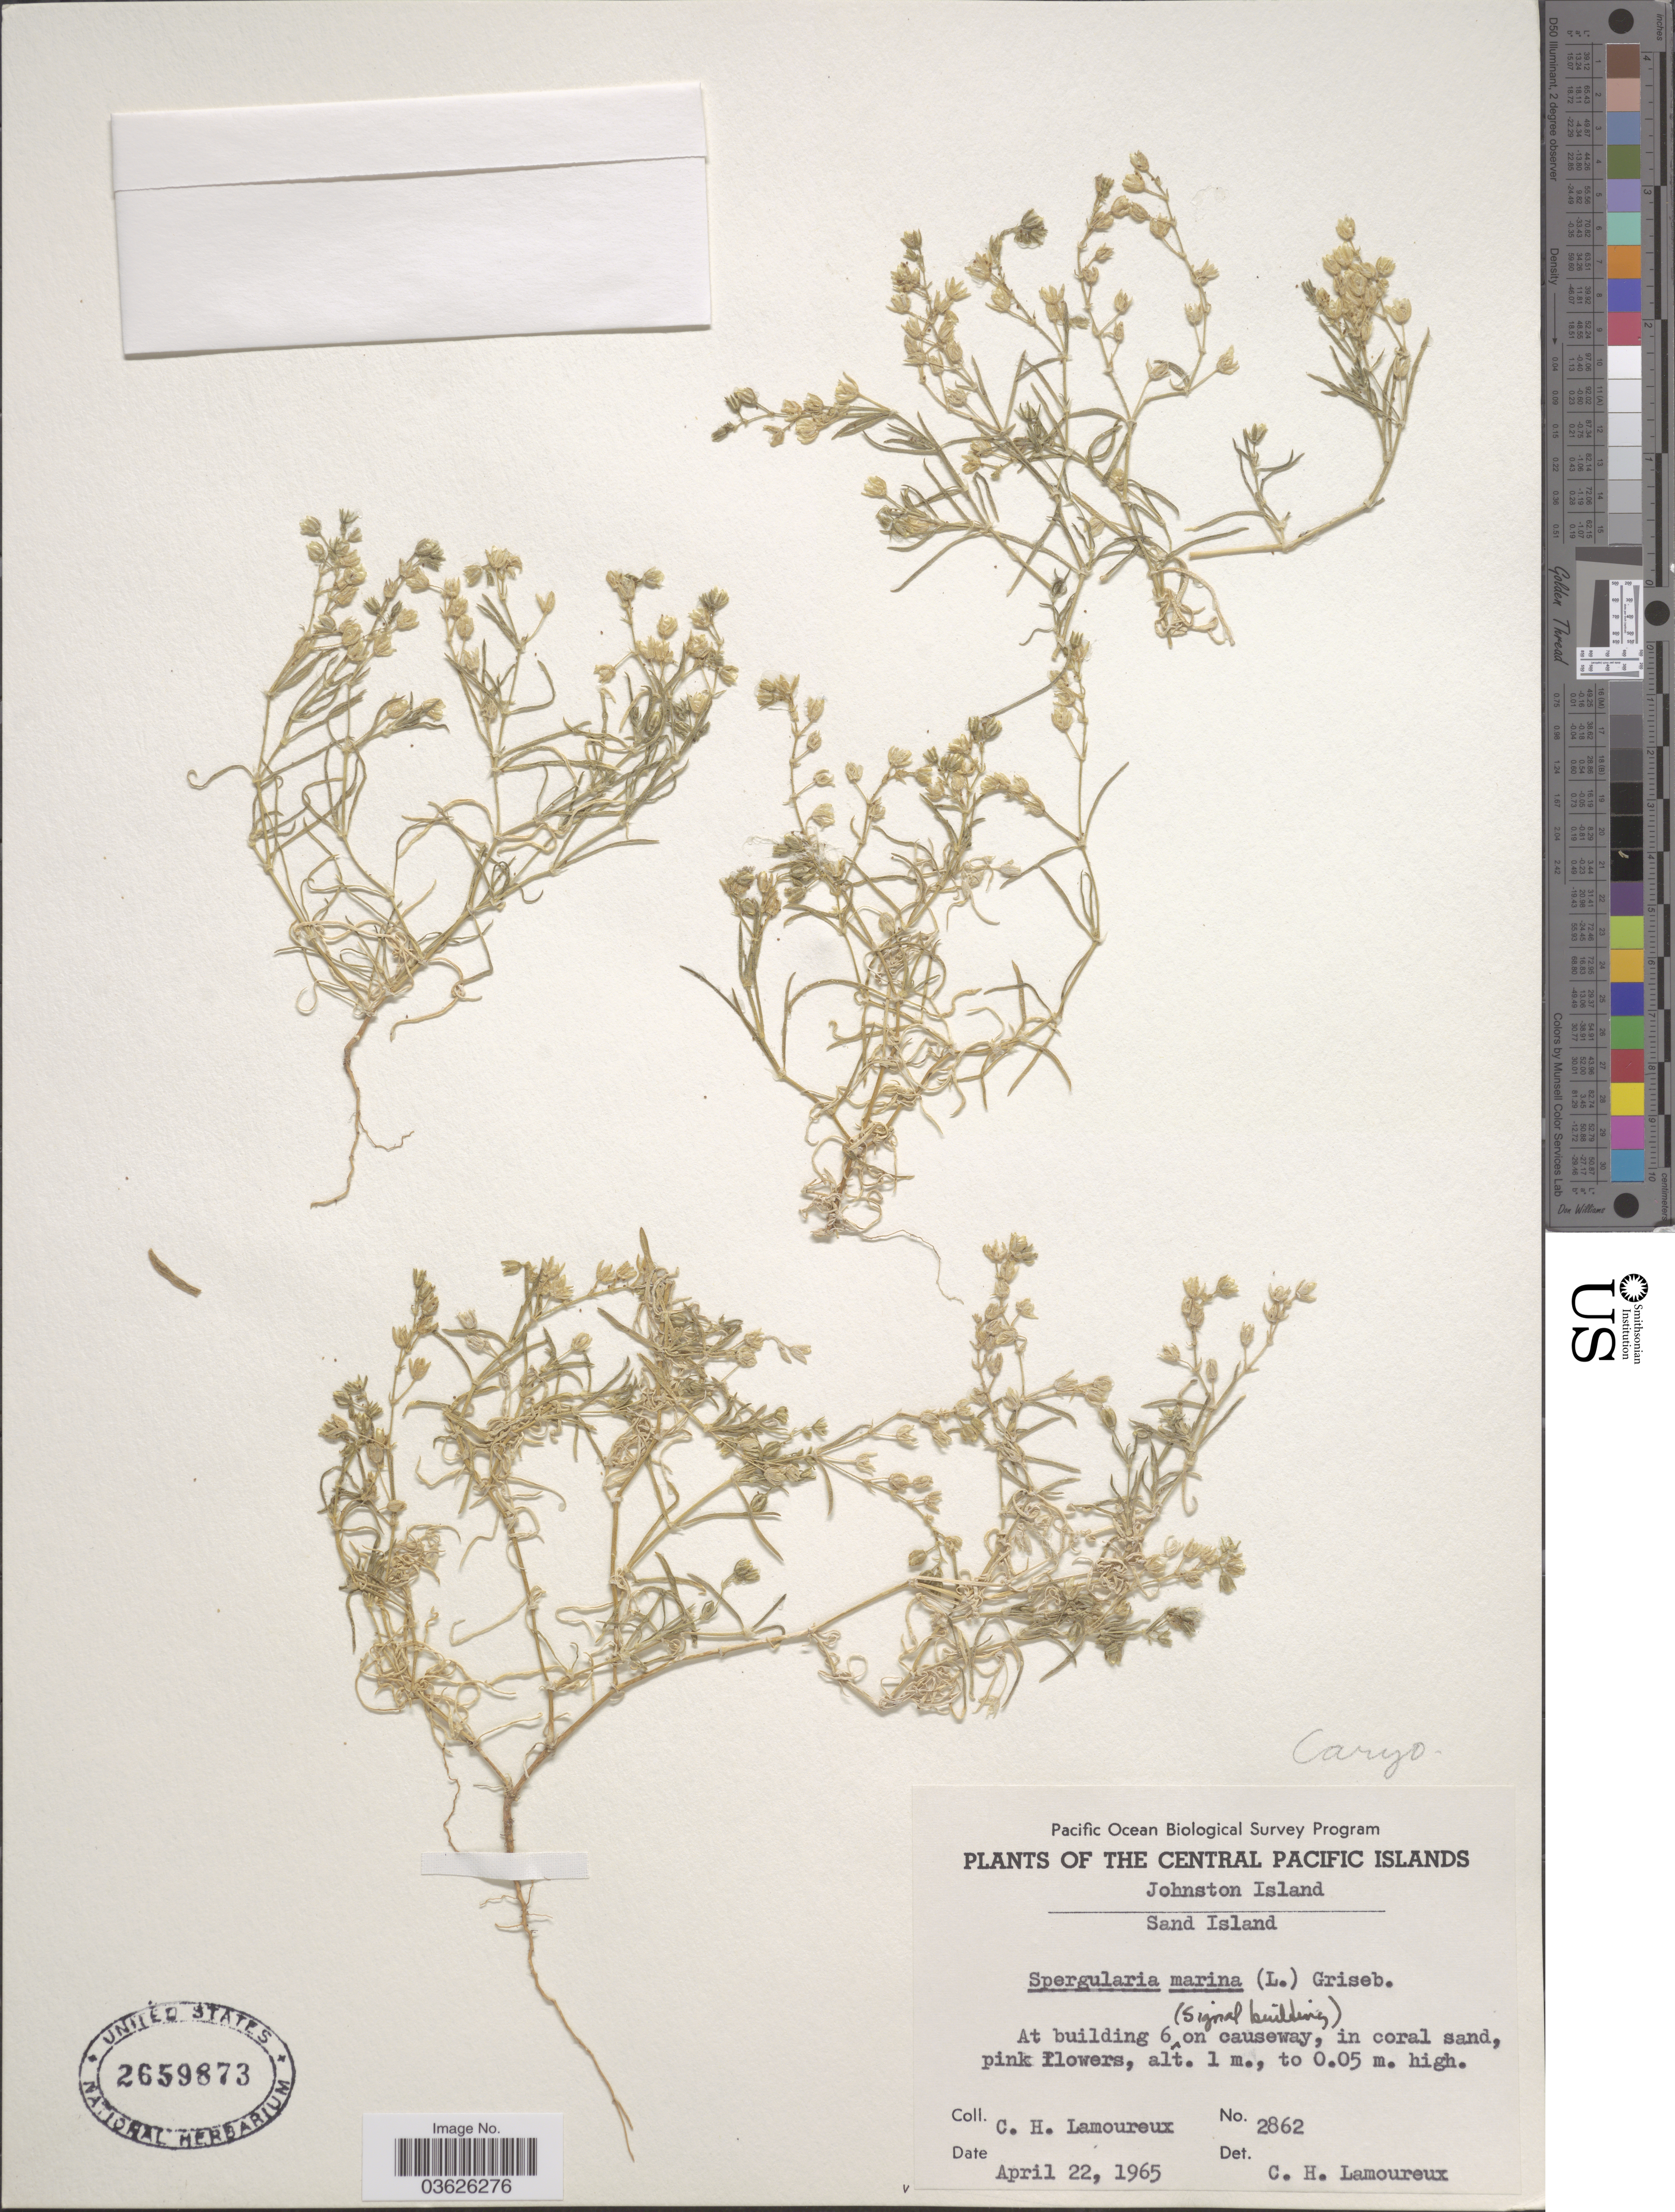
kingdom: Plantae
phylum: Tracheophyta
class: Magnoliopsida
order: Caryophyllales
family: Caryophyllaceae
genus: Spergularia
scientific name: Spergularia marina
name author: (L.) Griseb.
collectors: C. H. Lamoureux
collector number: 2862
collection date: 1965-04-22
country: U.S. Administered Pacific Islands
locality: The Central Pacific Islands. Johnston Island. Sand Island. At building 6 (Signal building) on causeway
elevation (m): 1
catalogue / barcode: US 2659873